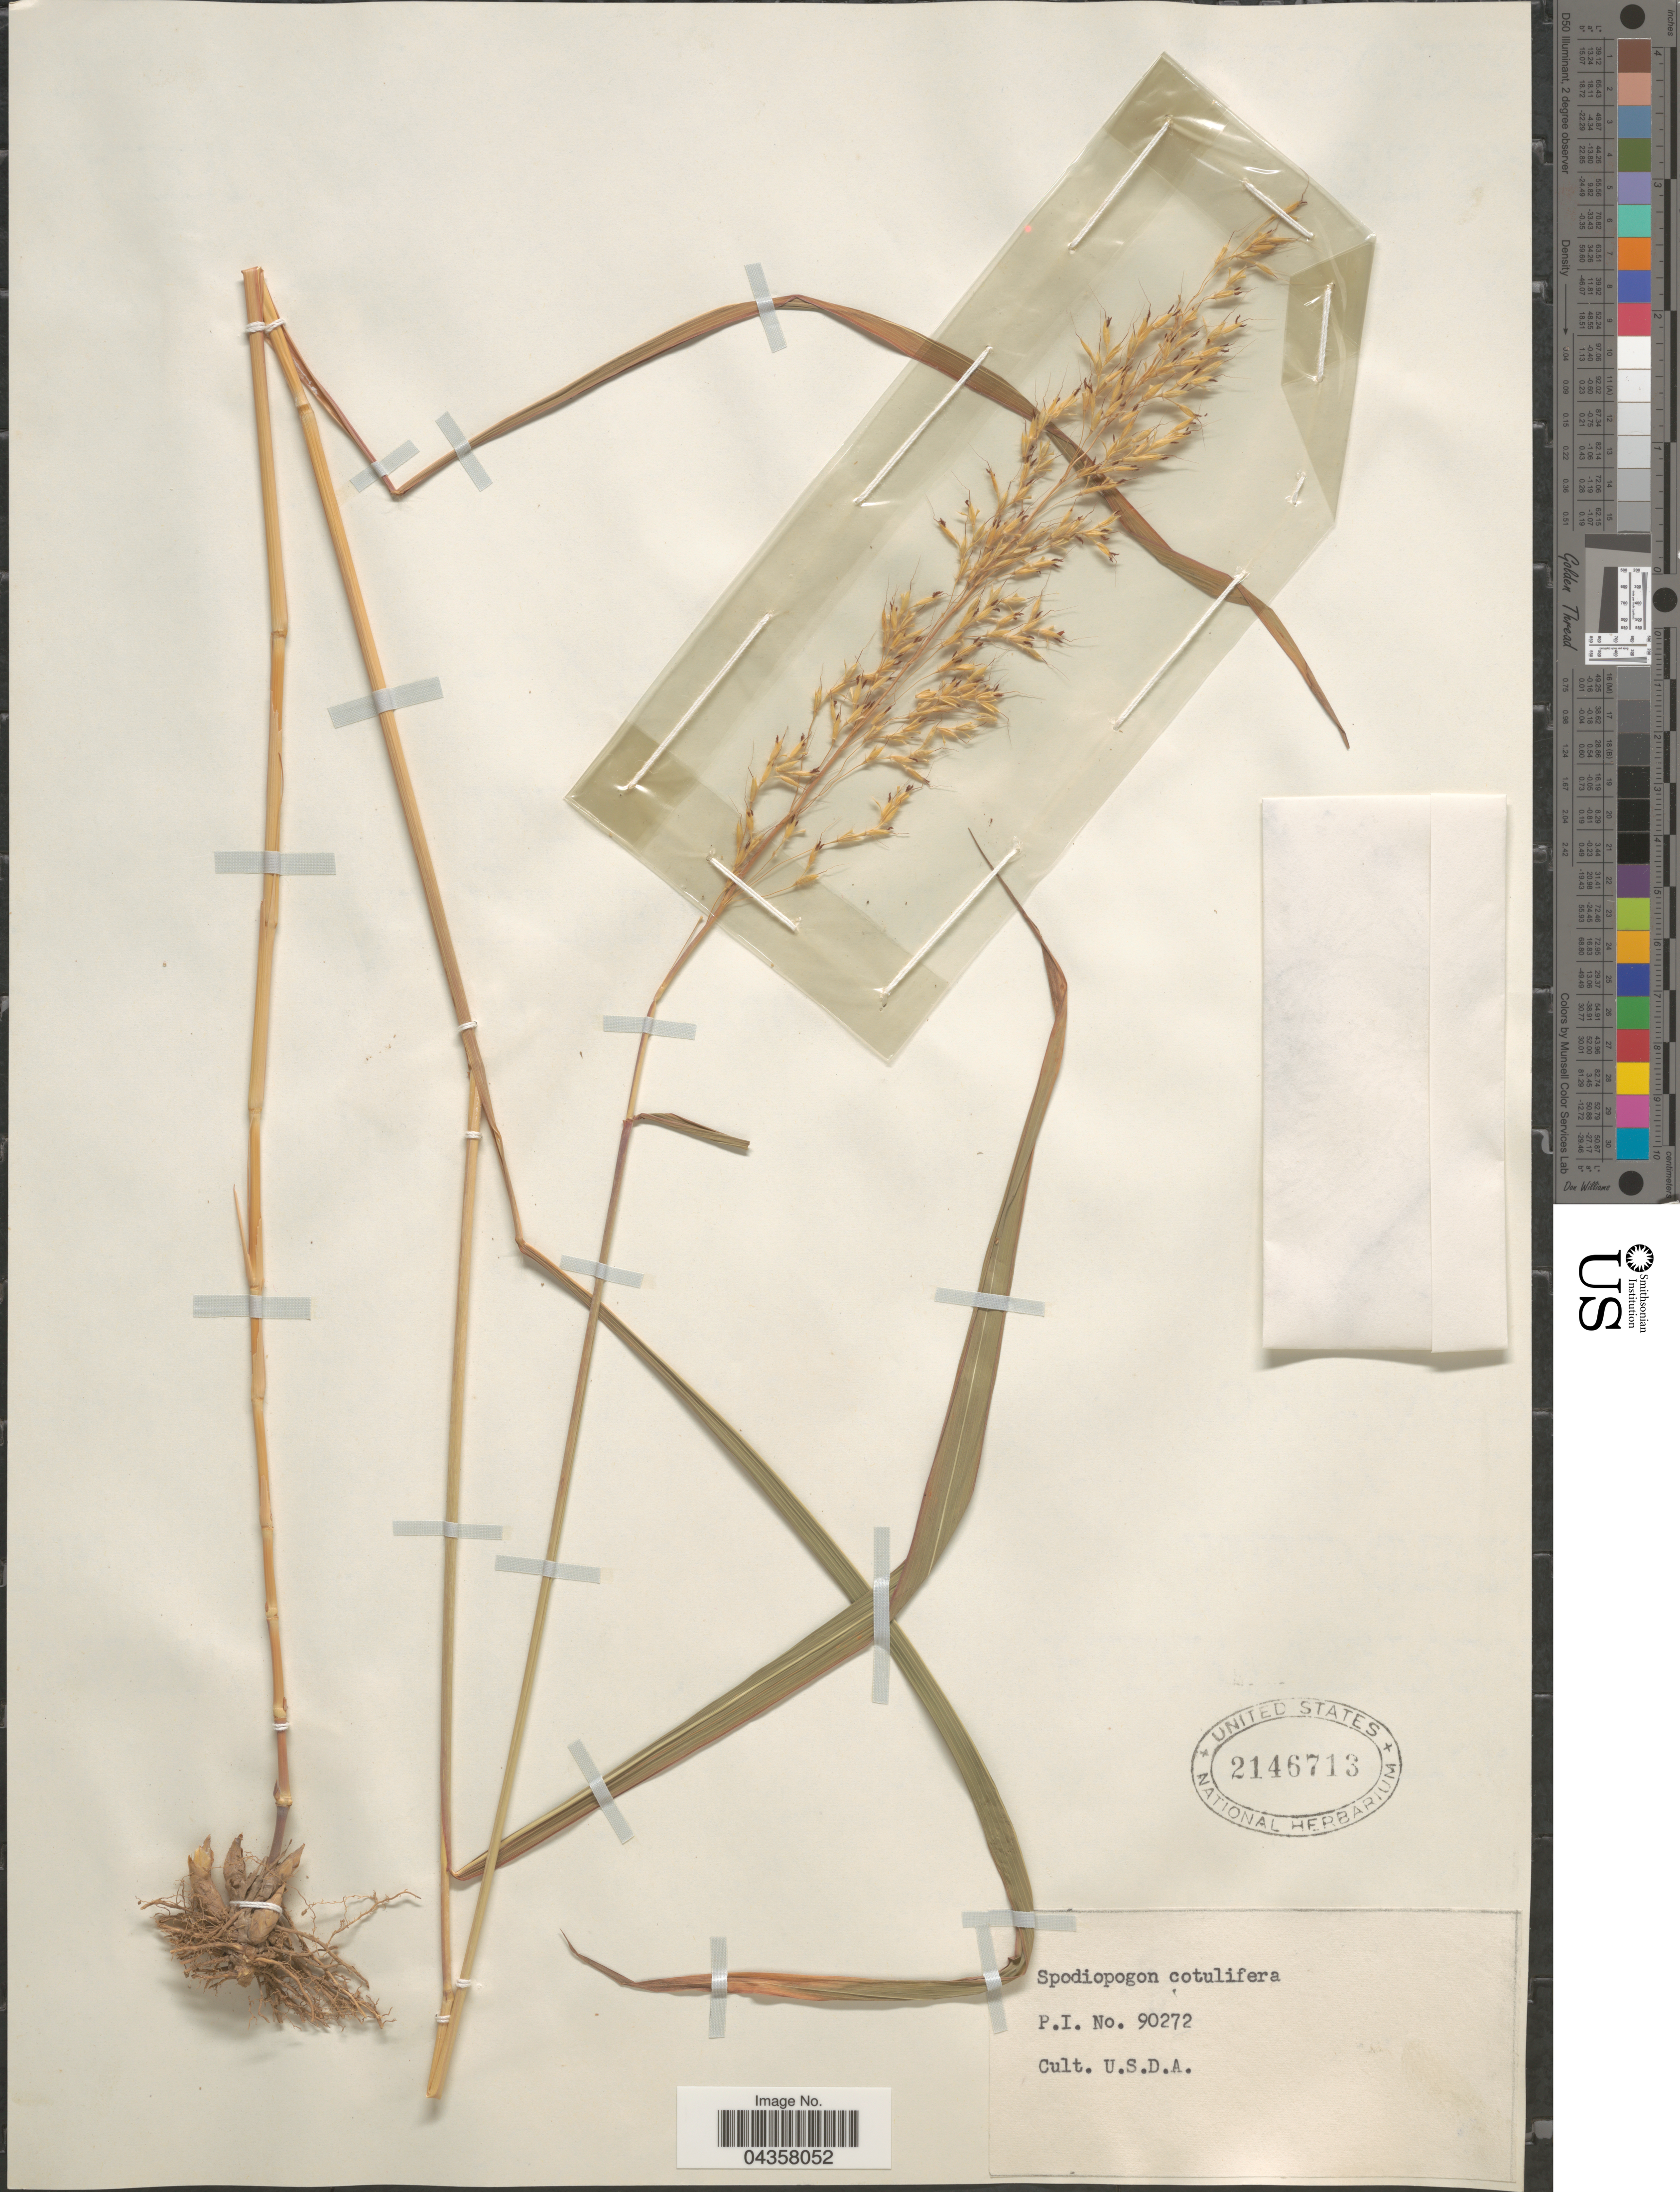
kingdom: Plantae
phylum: Tracheophyta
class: Liliopsida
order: Poales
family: Poaceae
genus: Spodiopogon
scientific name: Spodiopogon cotulifer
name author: (Thunb.) Hack.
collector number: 90272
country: United States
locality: U.S.D.A.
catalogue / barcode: US 2146713